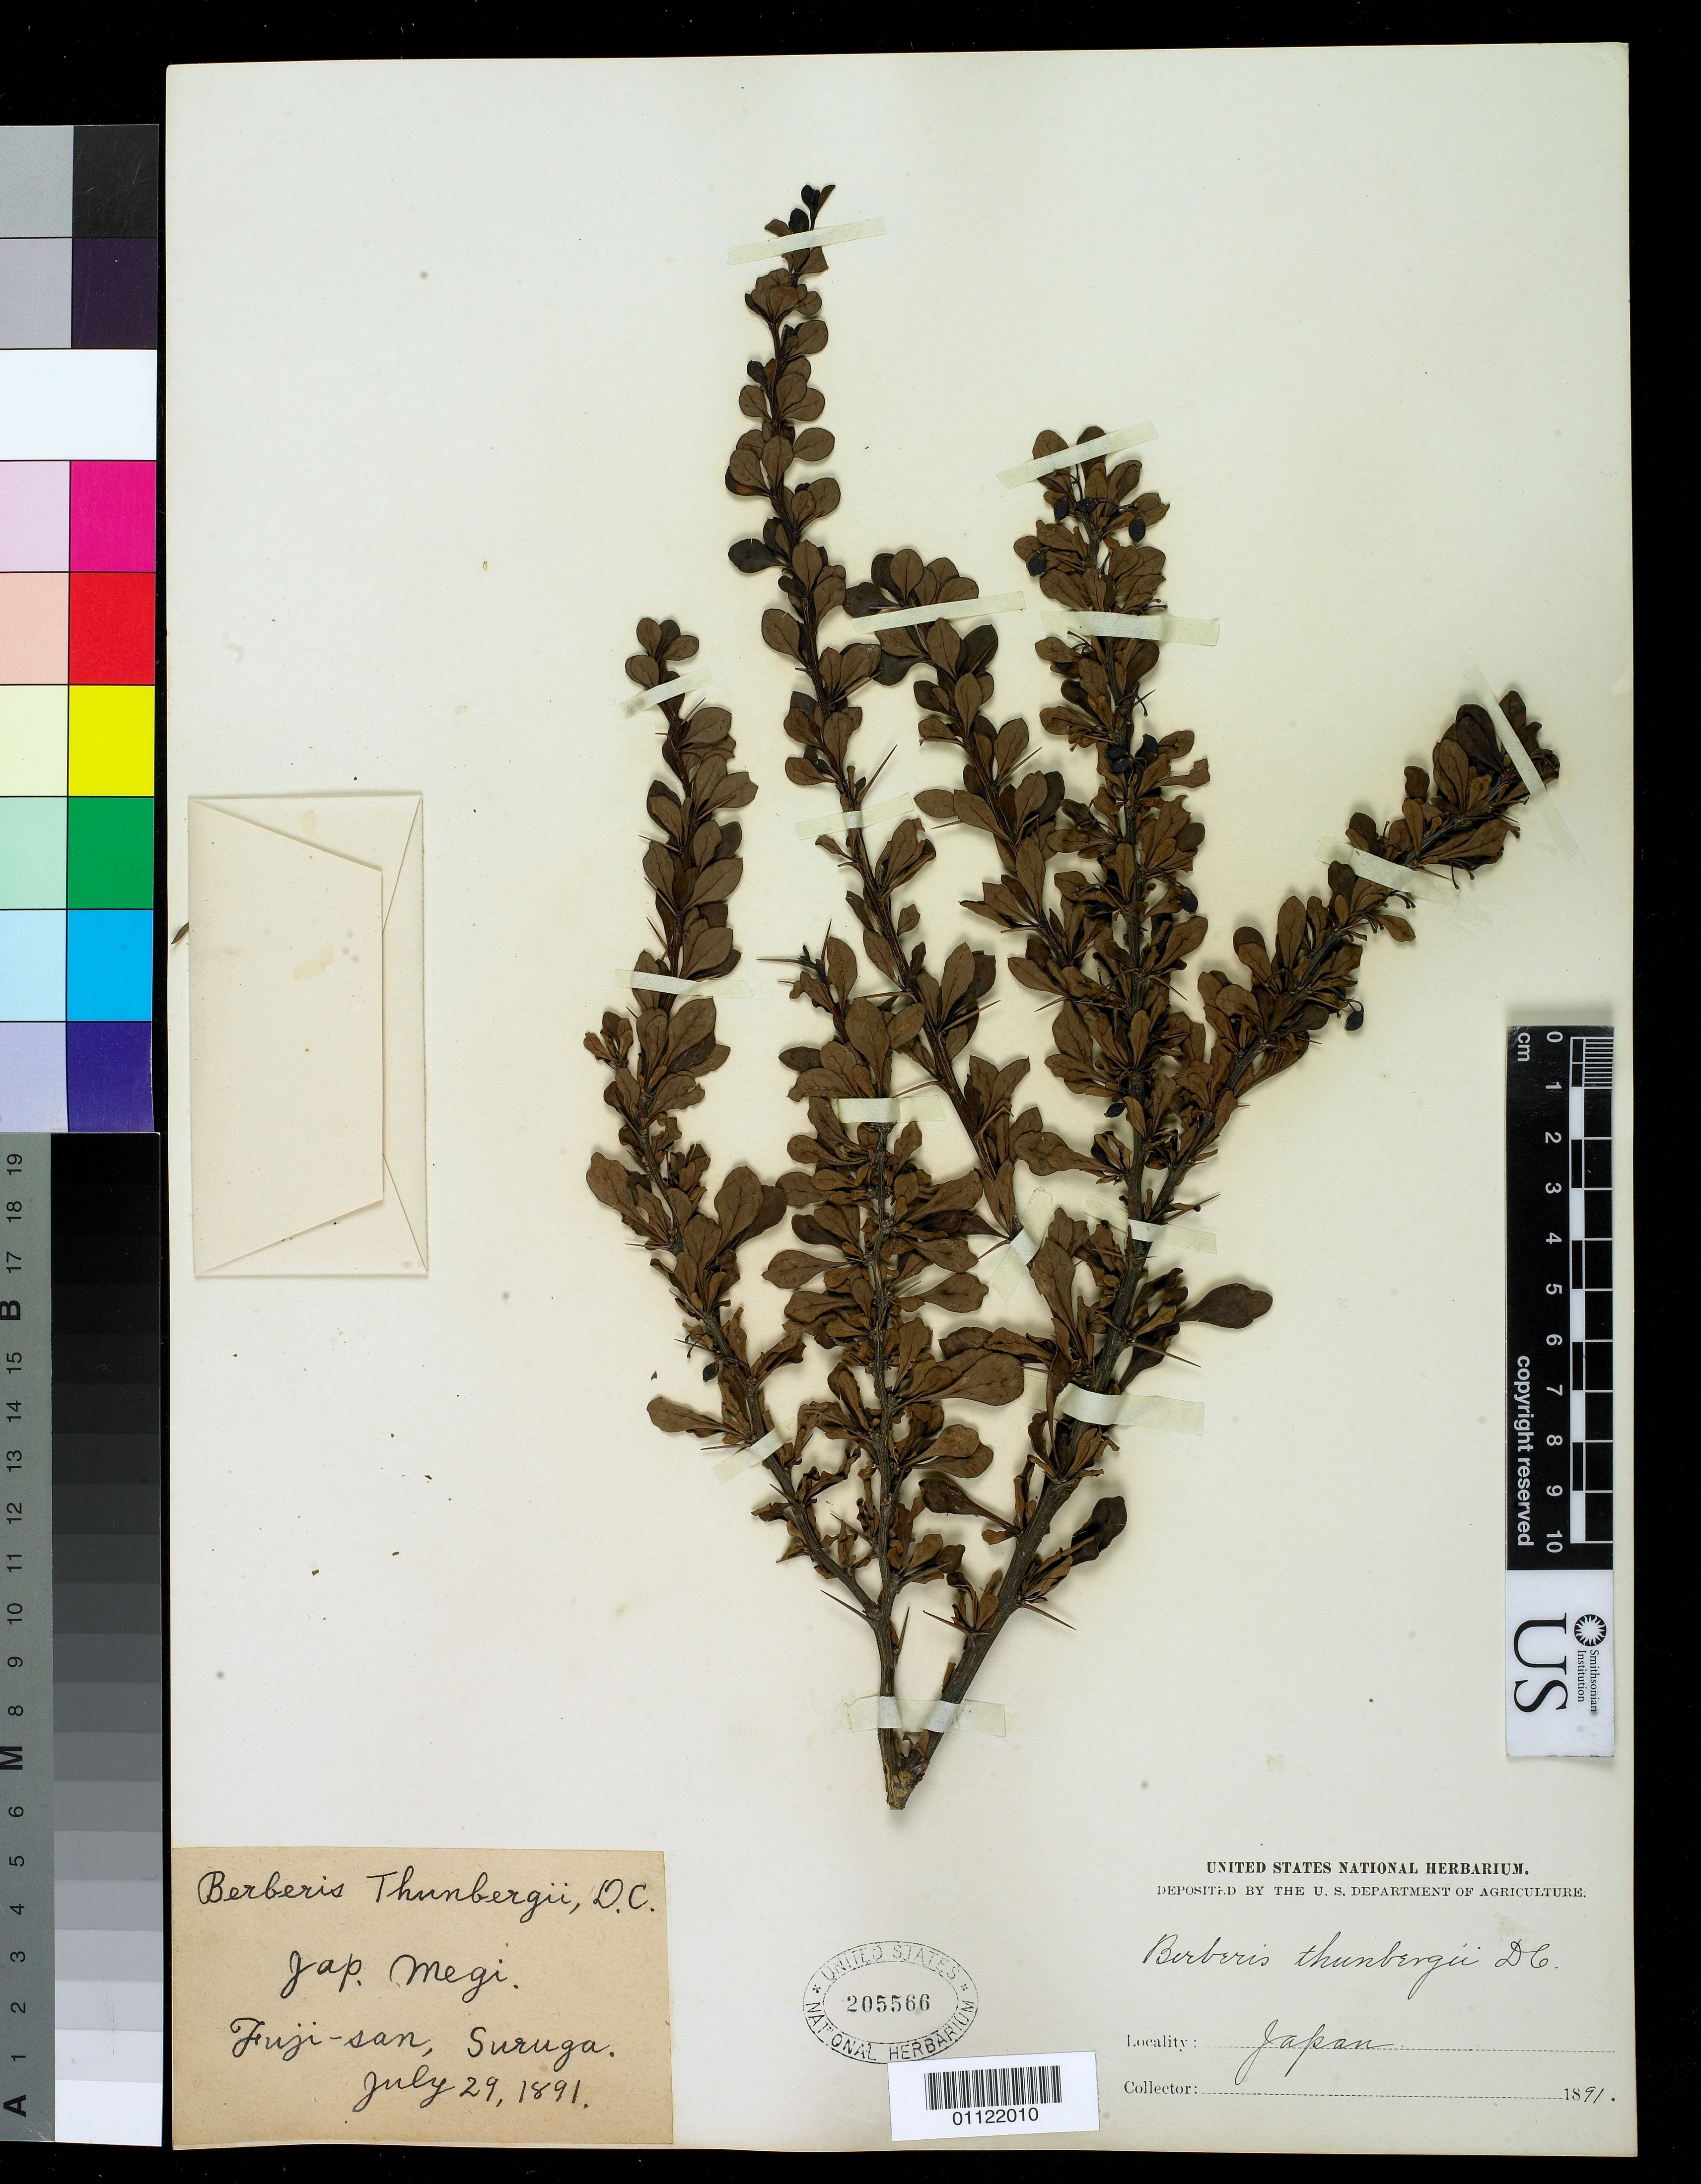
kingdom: Plantae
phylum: Tracheophyta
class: Magnoliopsida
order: Ranunculales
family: Berberidaceae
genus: Berberis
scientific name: Berberis thunbergii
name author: DC.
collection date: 1891-07-29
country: Japan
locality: Fuji-san, Suruga.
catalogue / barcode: US 205566